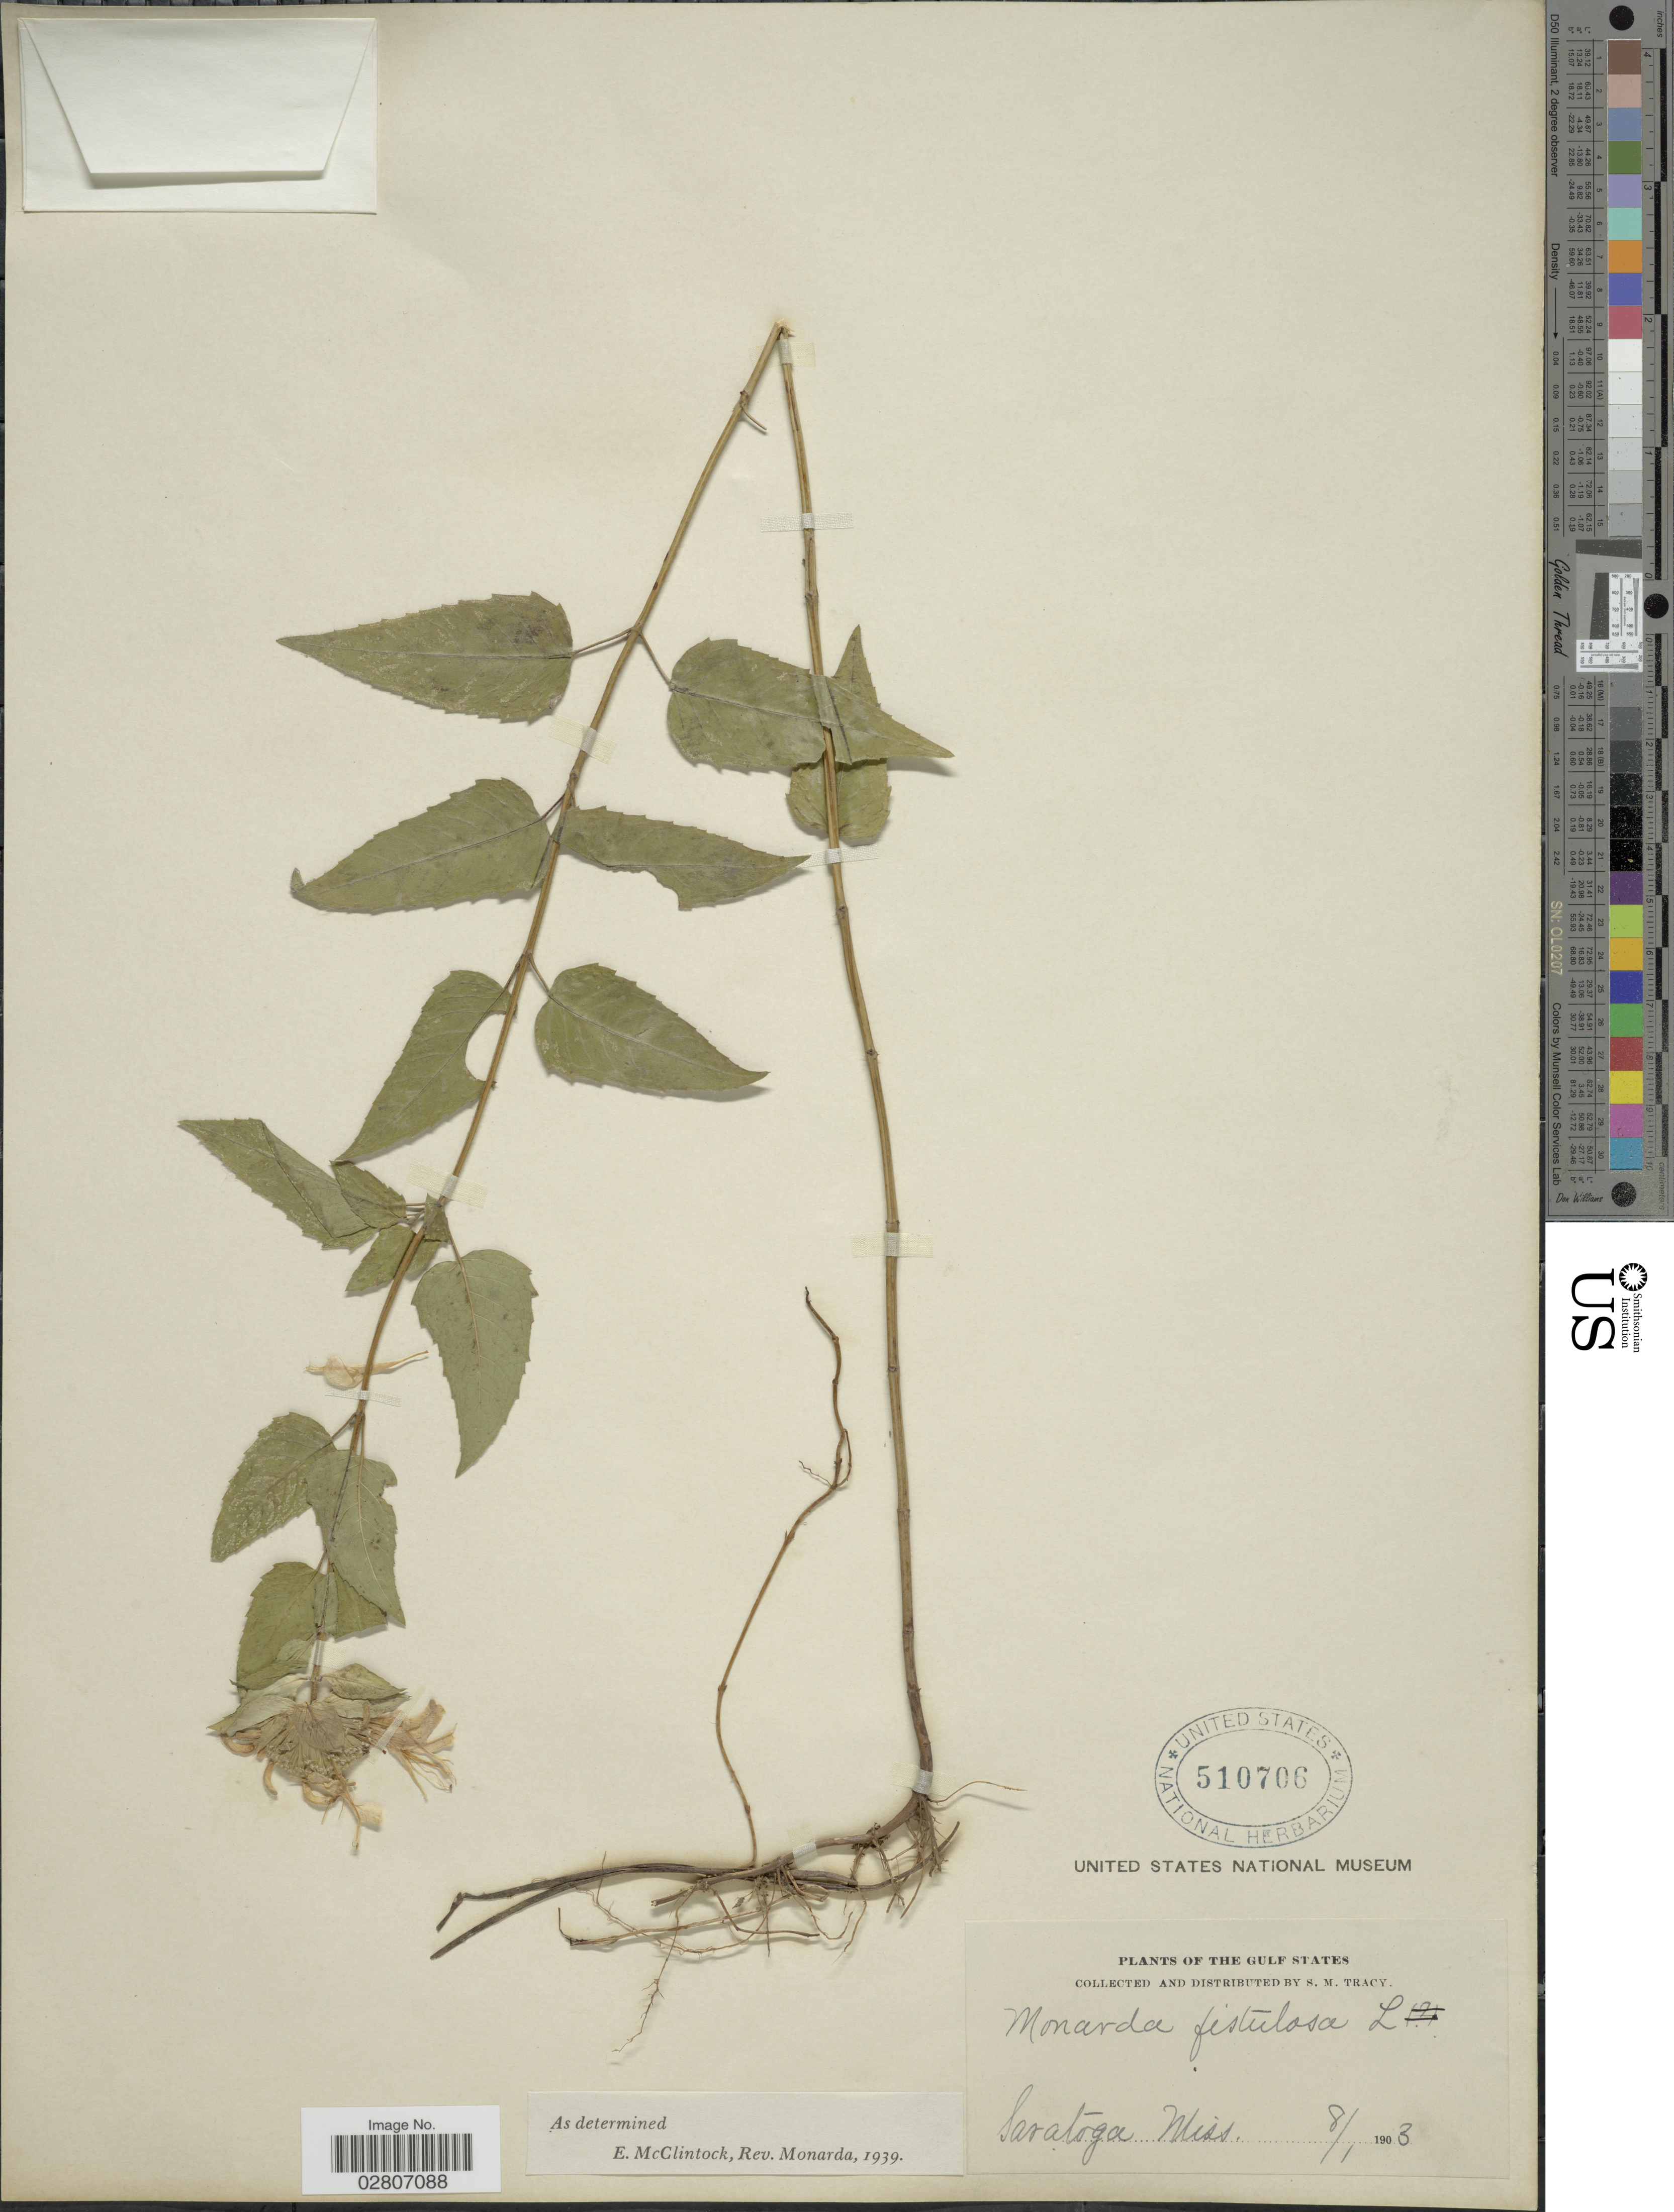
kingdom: Plantae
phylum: Tracheophyta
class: Magnoliopsida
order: Lamiales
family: Lamiaceae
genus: Monarda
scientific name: Monarda fistulosa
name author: L.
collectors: S. M. Tracy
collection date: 1903-08-01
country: United States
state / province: Mississippi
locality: Gulf States. Saratoga.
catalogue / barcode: US 510706